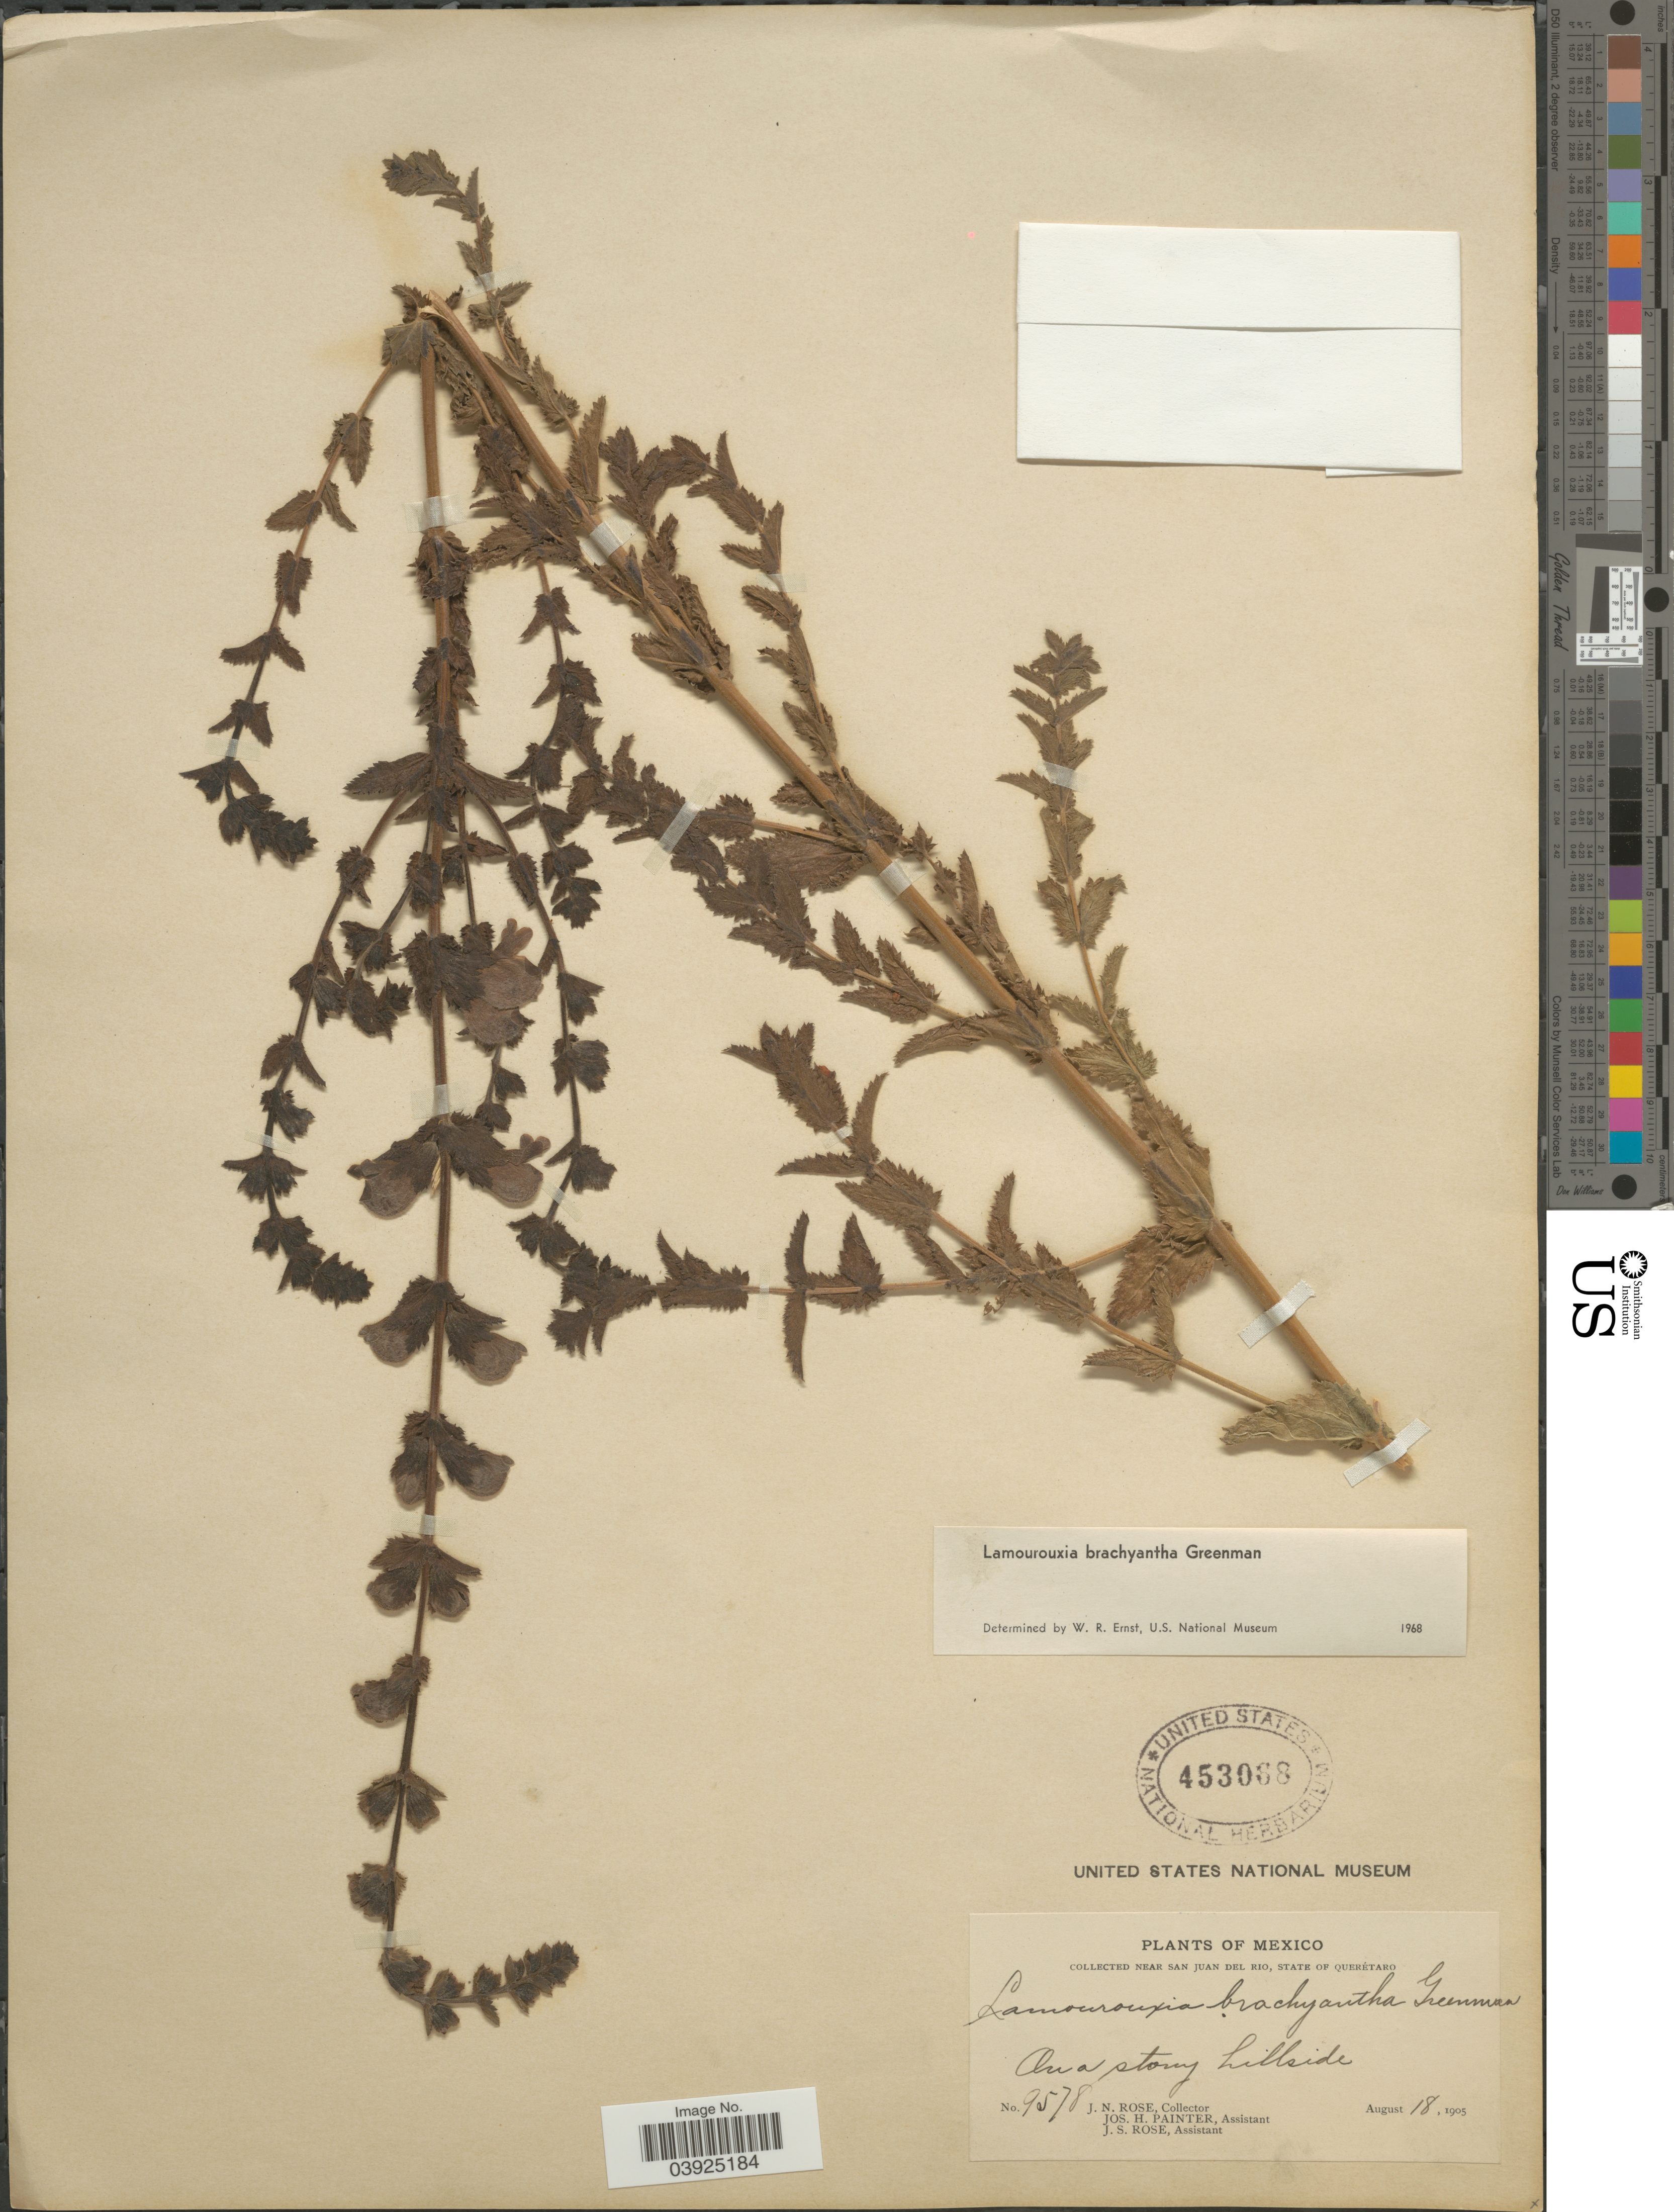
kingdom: Plantae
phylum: Tracheophyta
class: Magnoliopsida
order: Lamiales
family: Orobanchaceae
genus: Lamourouxia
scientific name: Lamourouxia brachyantha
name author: Greenm.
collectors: J. N. Rose, J. H. Painter & J. S. Rose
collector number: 9578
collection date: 1905-08-18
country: Mexico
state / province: Querétaro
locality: Near San Juan del Rio. On a stony hillside.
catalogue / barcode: US 453068